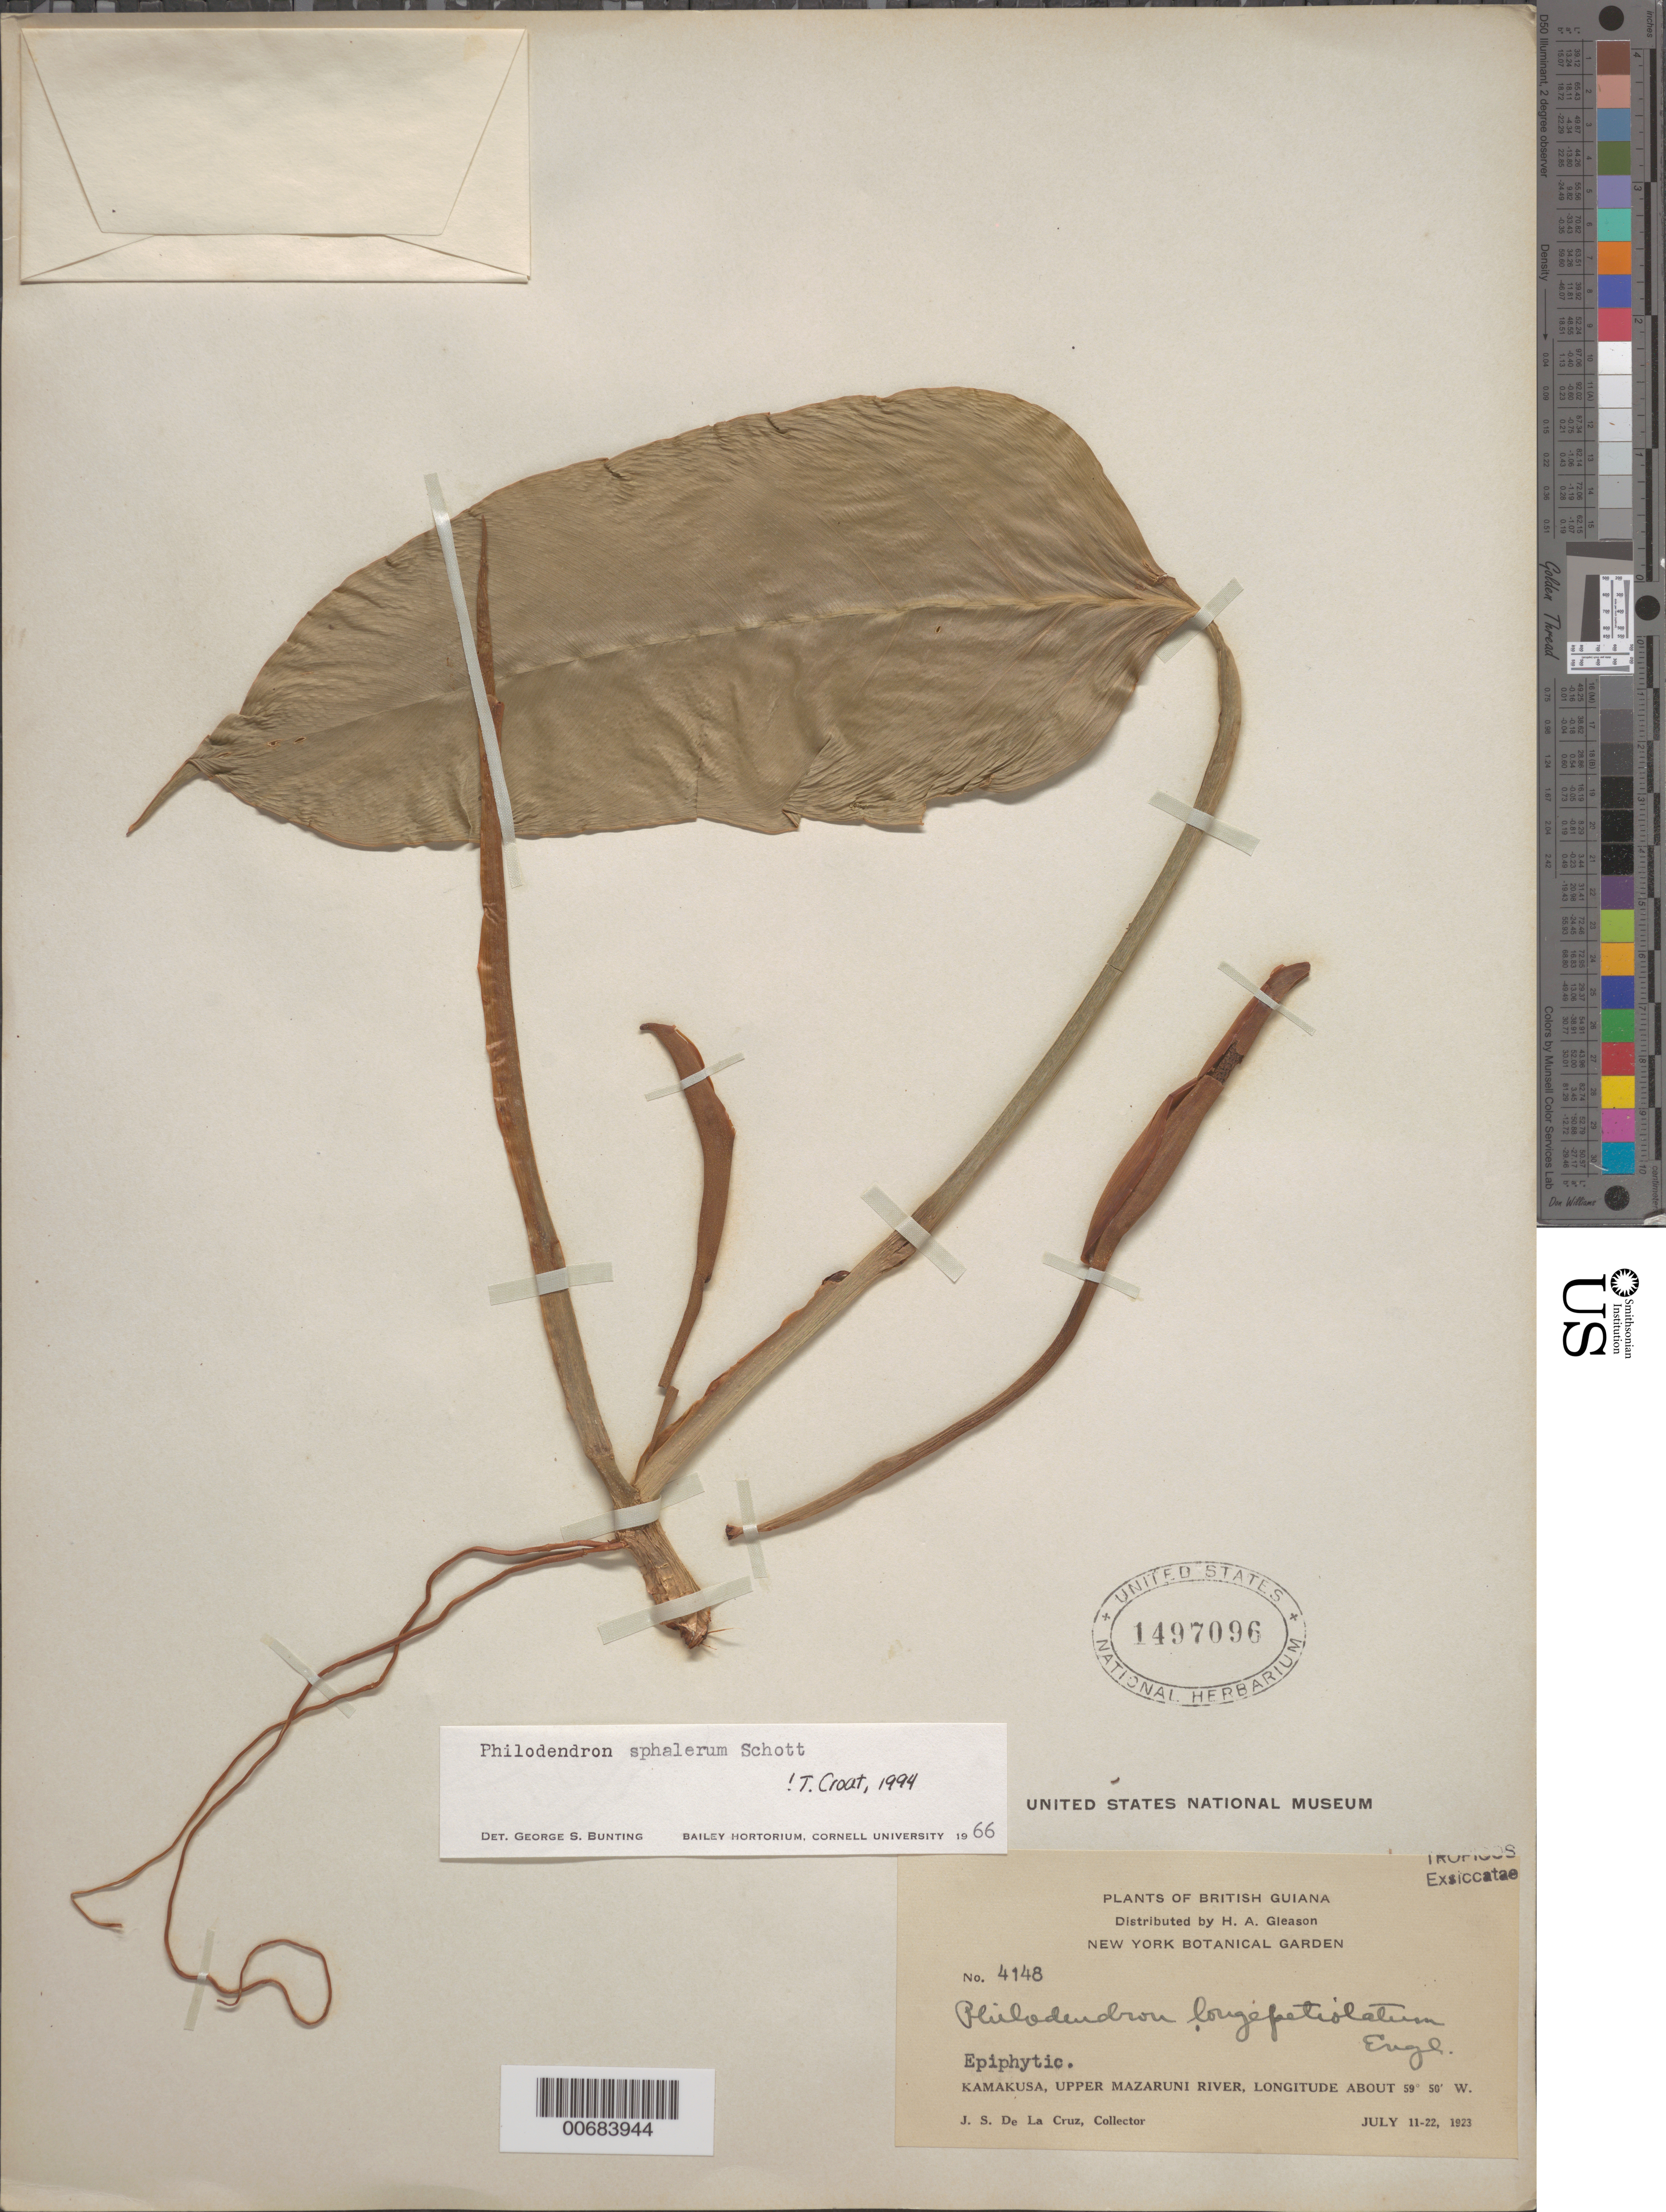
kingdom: Plantae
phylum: Tracheophyta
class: Liliopsida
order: Alismatales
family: Araceae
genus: Philodendron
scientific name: Philodendron sphalerum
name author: Schott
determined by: Croat, Thomas B., Missouri Botanical Garden (MO)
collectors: J. S. de la Cruz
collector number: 4148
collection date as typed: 11-Jul-23 to 22-Jul-23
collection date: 1923-07-11/1923-07-22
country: Guyana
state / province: Cuyuni-Mazaruni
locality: Kamakusa, Upper Mazaruni R.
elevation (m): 100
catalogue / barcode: US 1497096